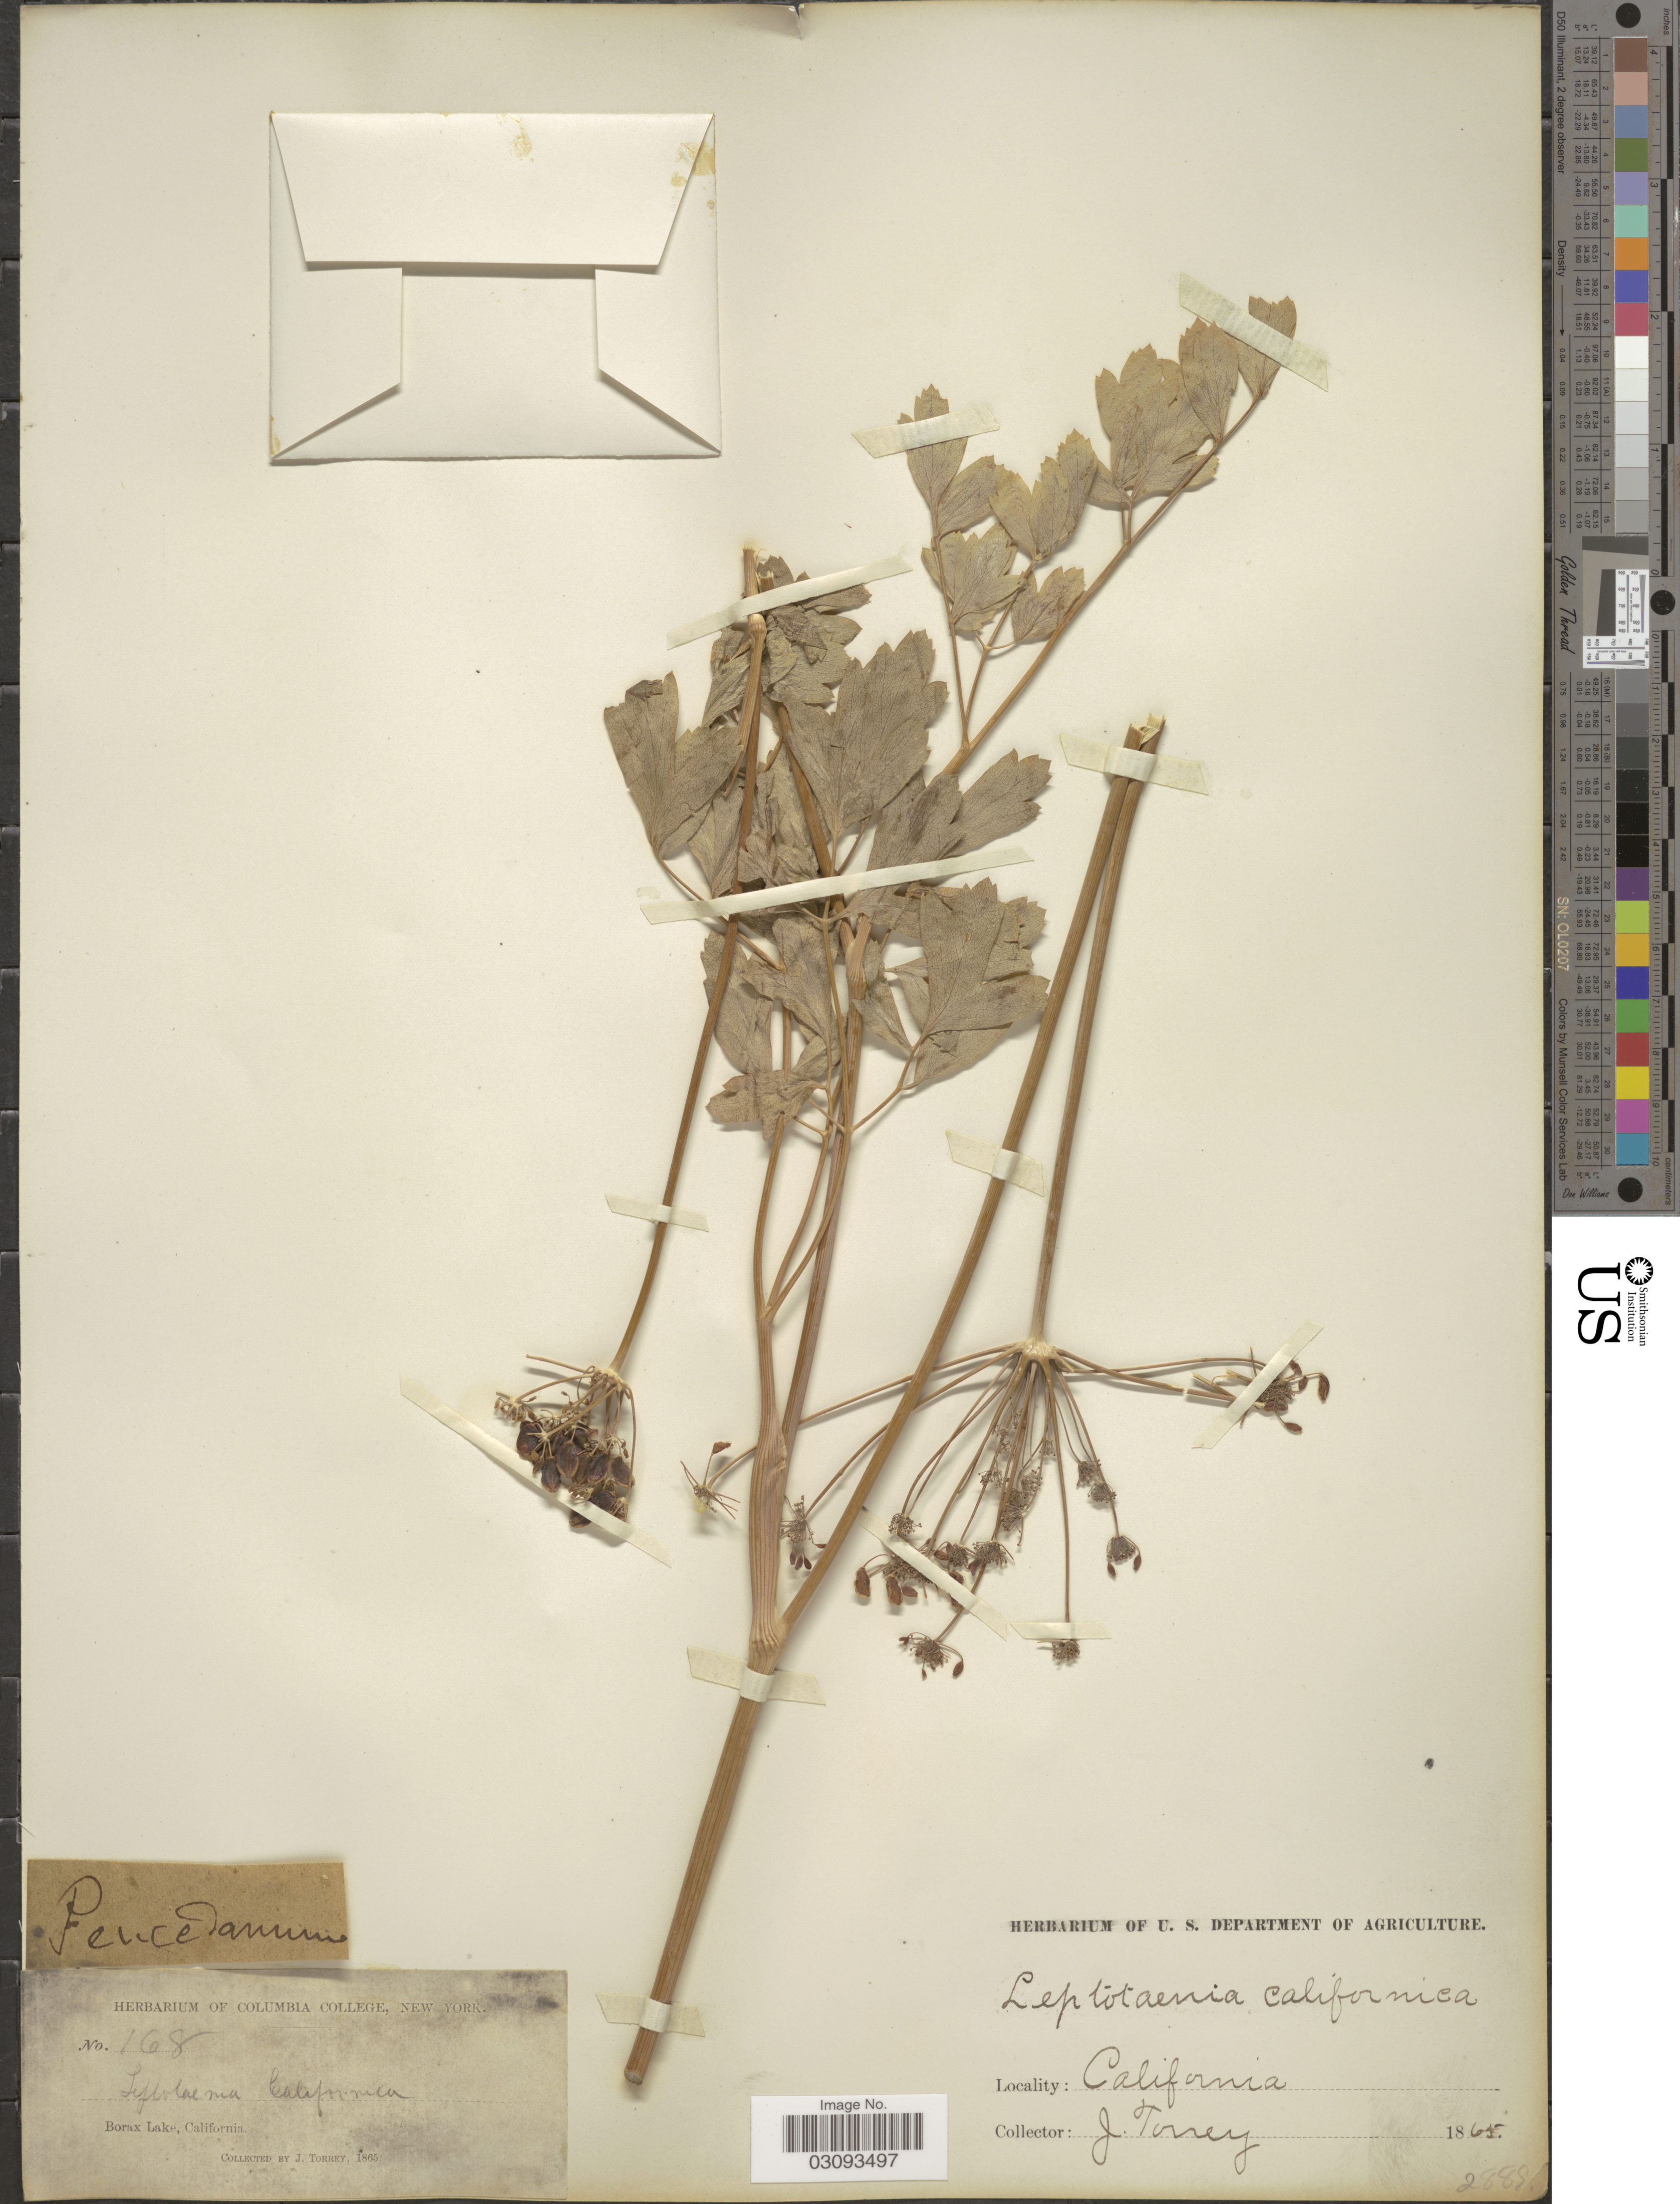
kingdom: Plantae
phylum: Tracheophyta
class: Magnoliopsida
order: Apiales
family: Apiaceae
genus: Lomatium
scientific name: Lomatium californicum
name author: (Nutt.) Mathias & Constance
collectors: J. Torrey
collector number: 168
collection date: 1865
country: United States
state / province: California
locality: Borax Lake.